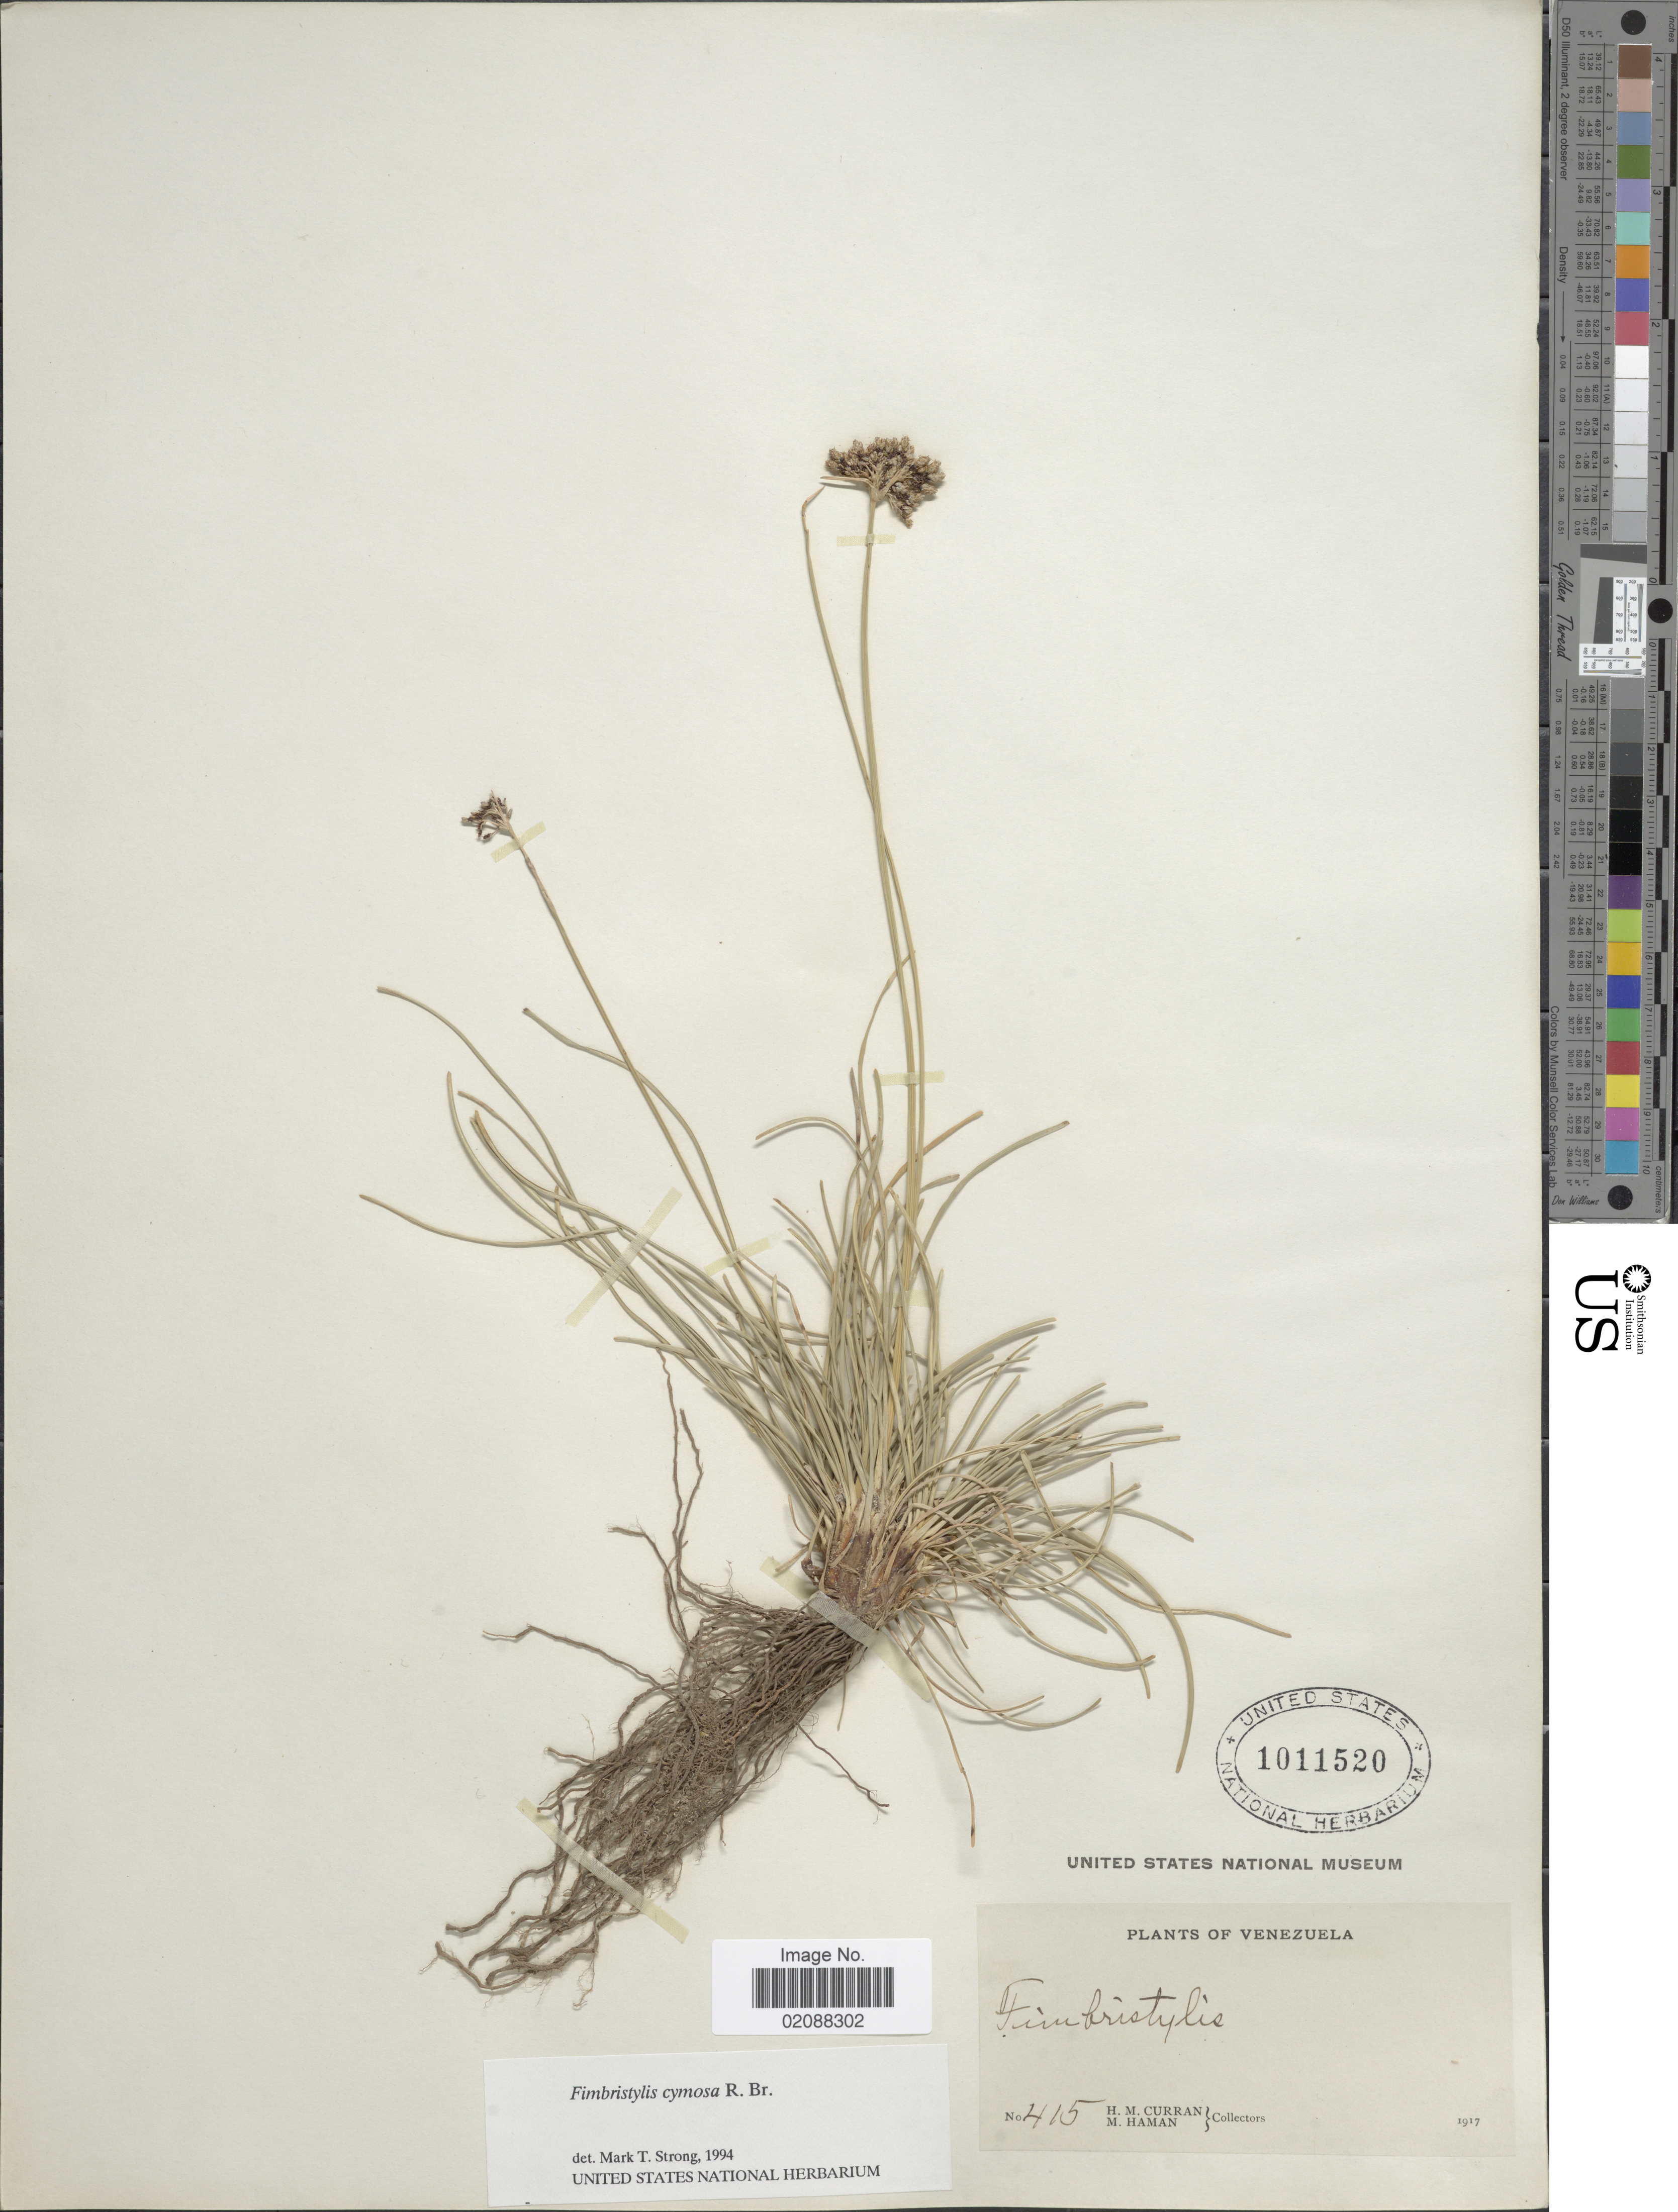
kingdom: Plantae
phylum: Tracheophyta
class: Liliopsida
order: Poales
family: Cyperaceae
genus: Fimbristylis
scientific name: Fimbristylis cymosa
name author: R. Br.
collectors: H. M. Curran & M. Haman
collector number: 415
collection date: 1917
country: Venezuela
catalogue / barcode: US 1011520